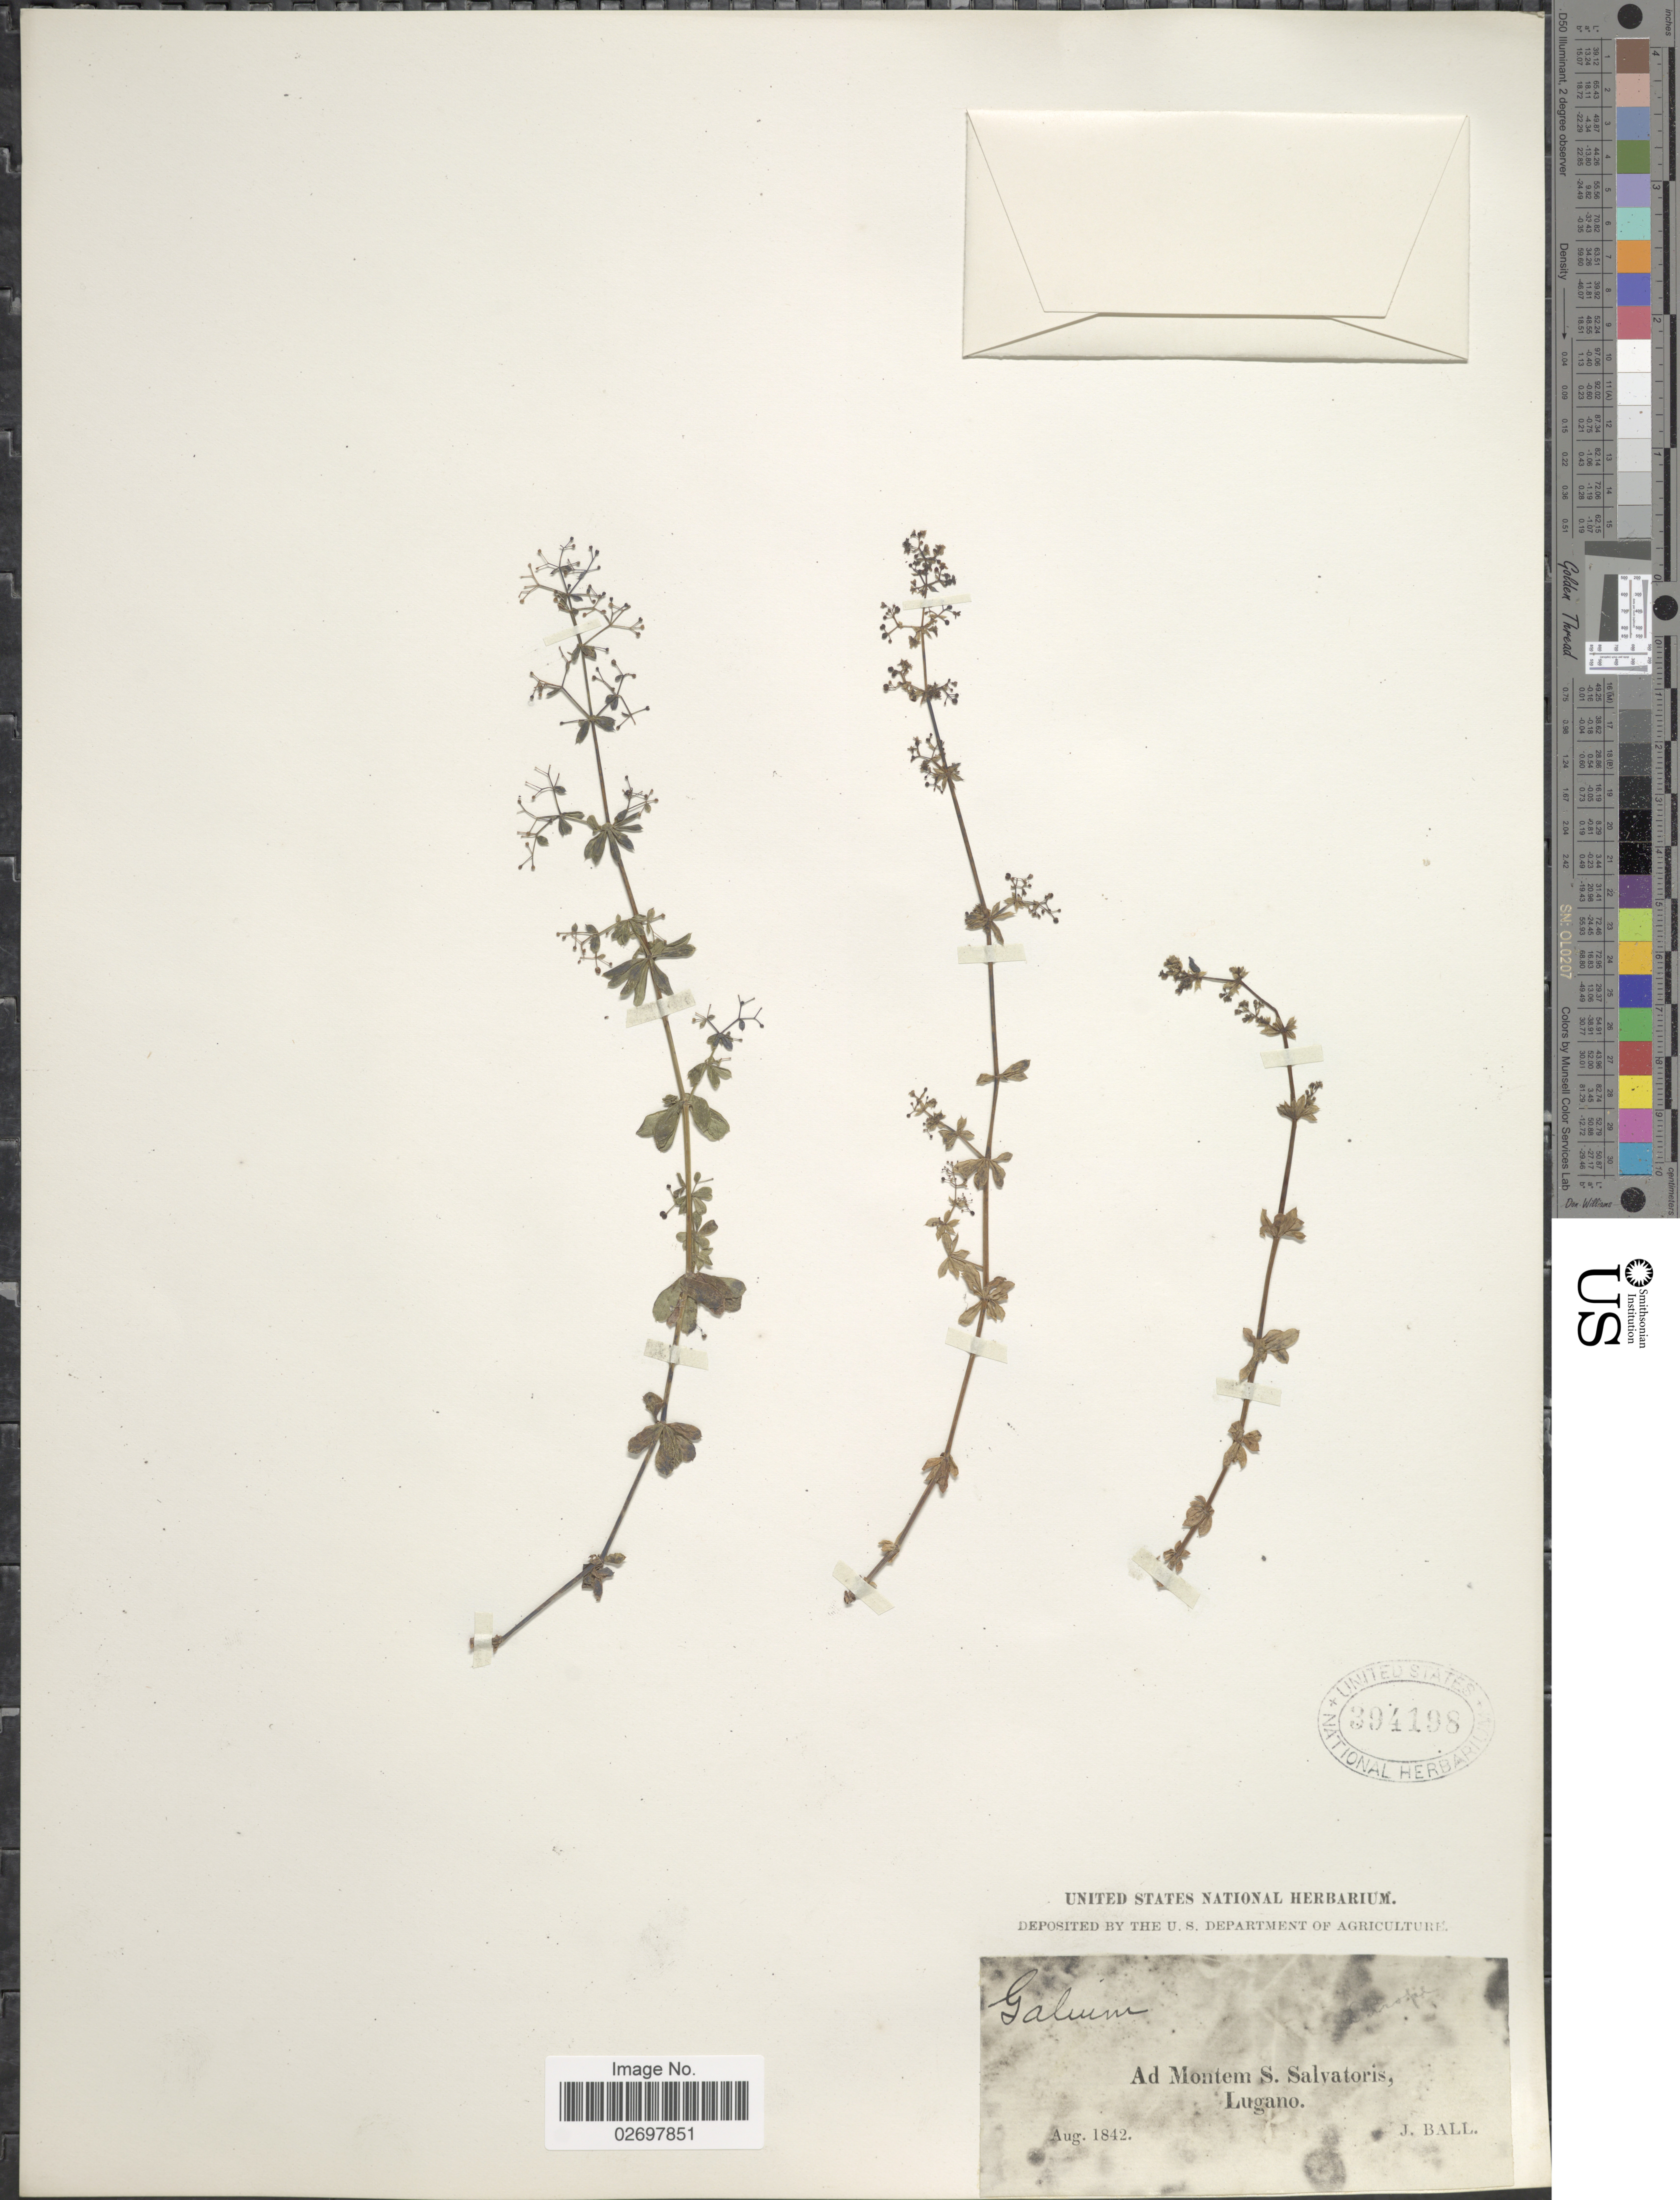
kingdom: Plantae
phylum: Tracheophyta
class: Magnoliopsida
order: Gentianales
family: Rubiaceae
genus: Galium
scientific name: Galium sp.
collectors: J. Ball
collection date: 1842-08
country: Switzerland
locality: Ad Montem S. Salvatoris, Lugano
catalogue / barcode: US 394198